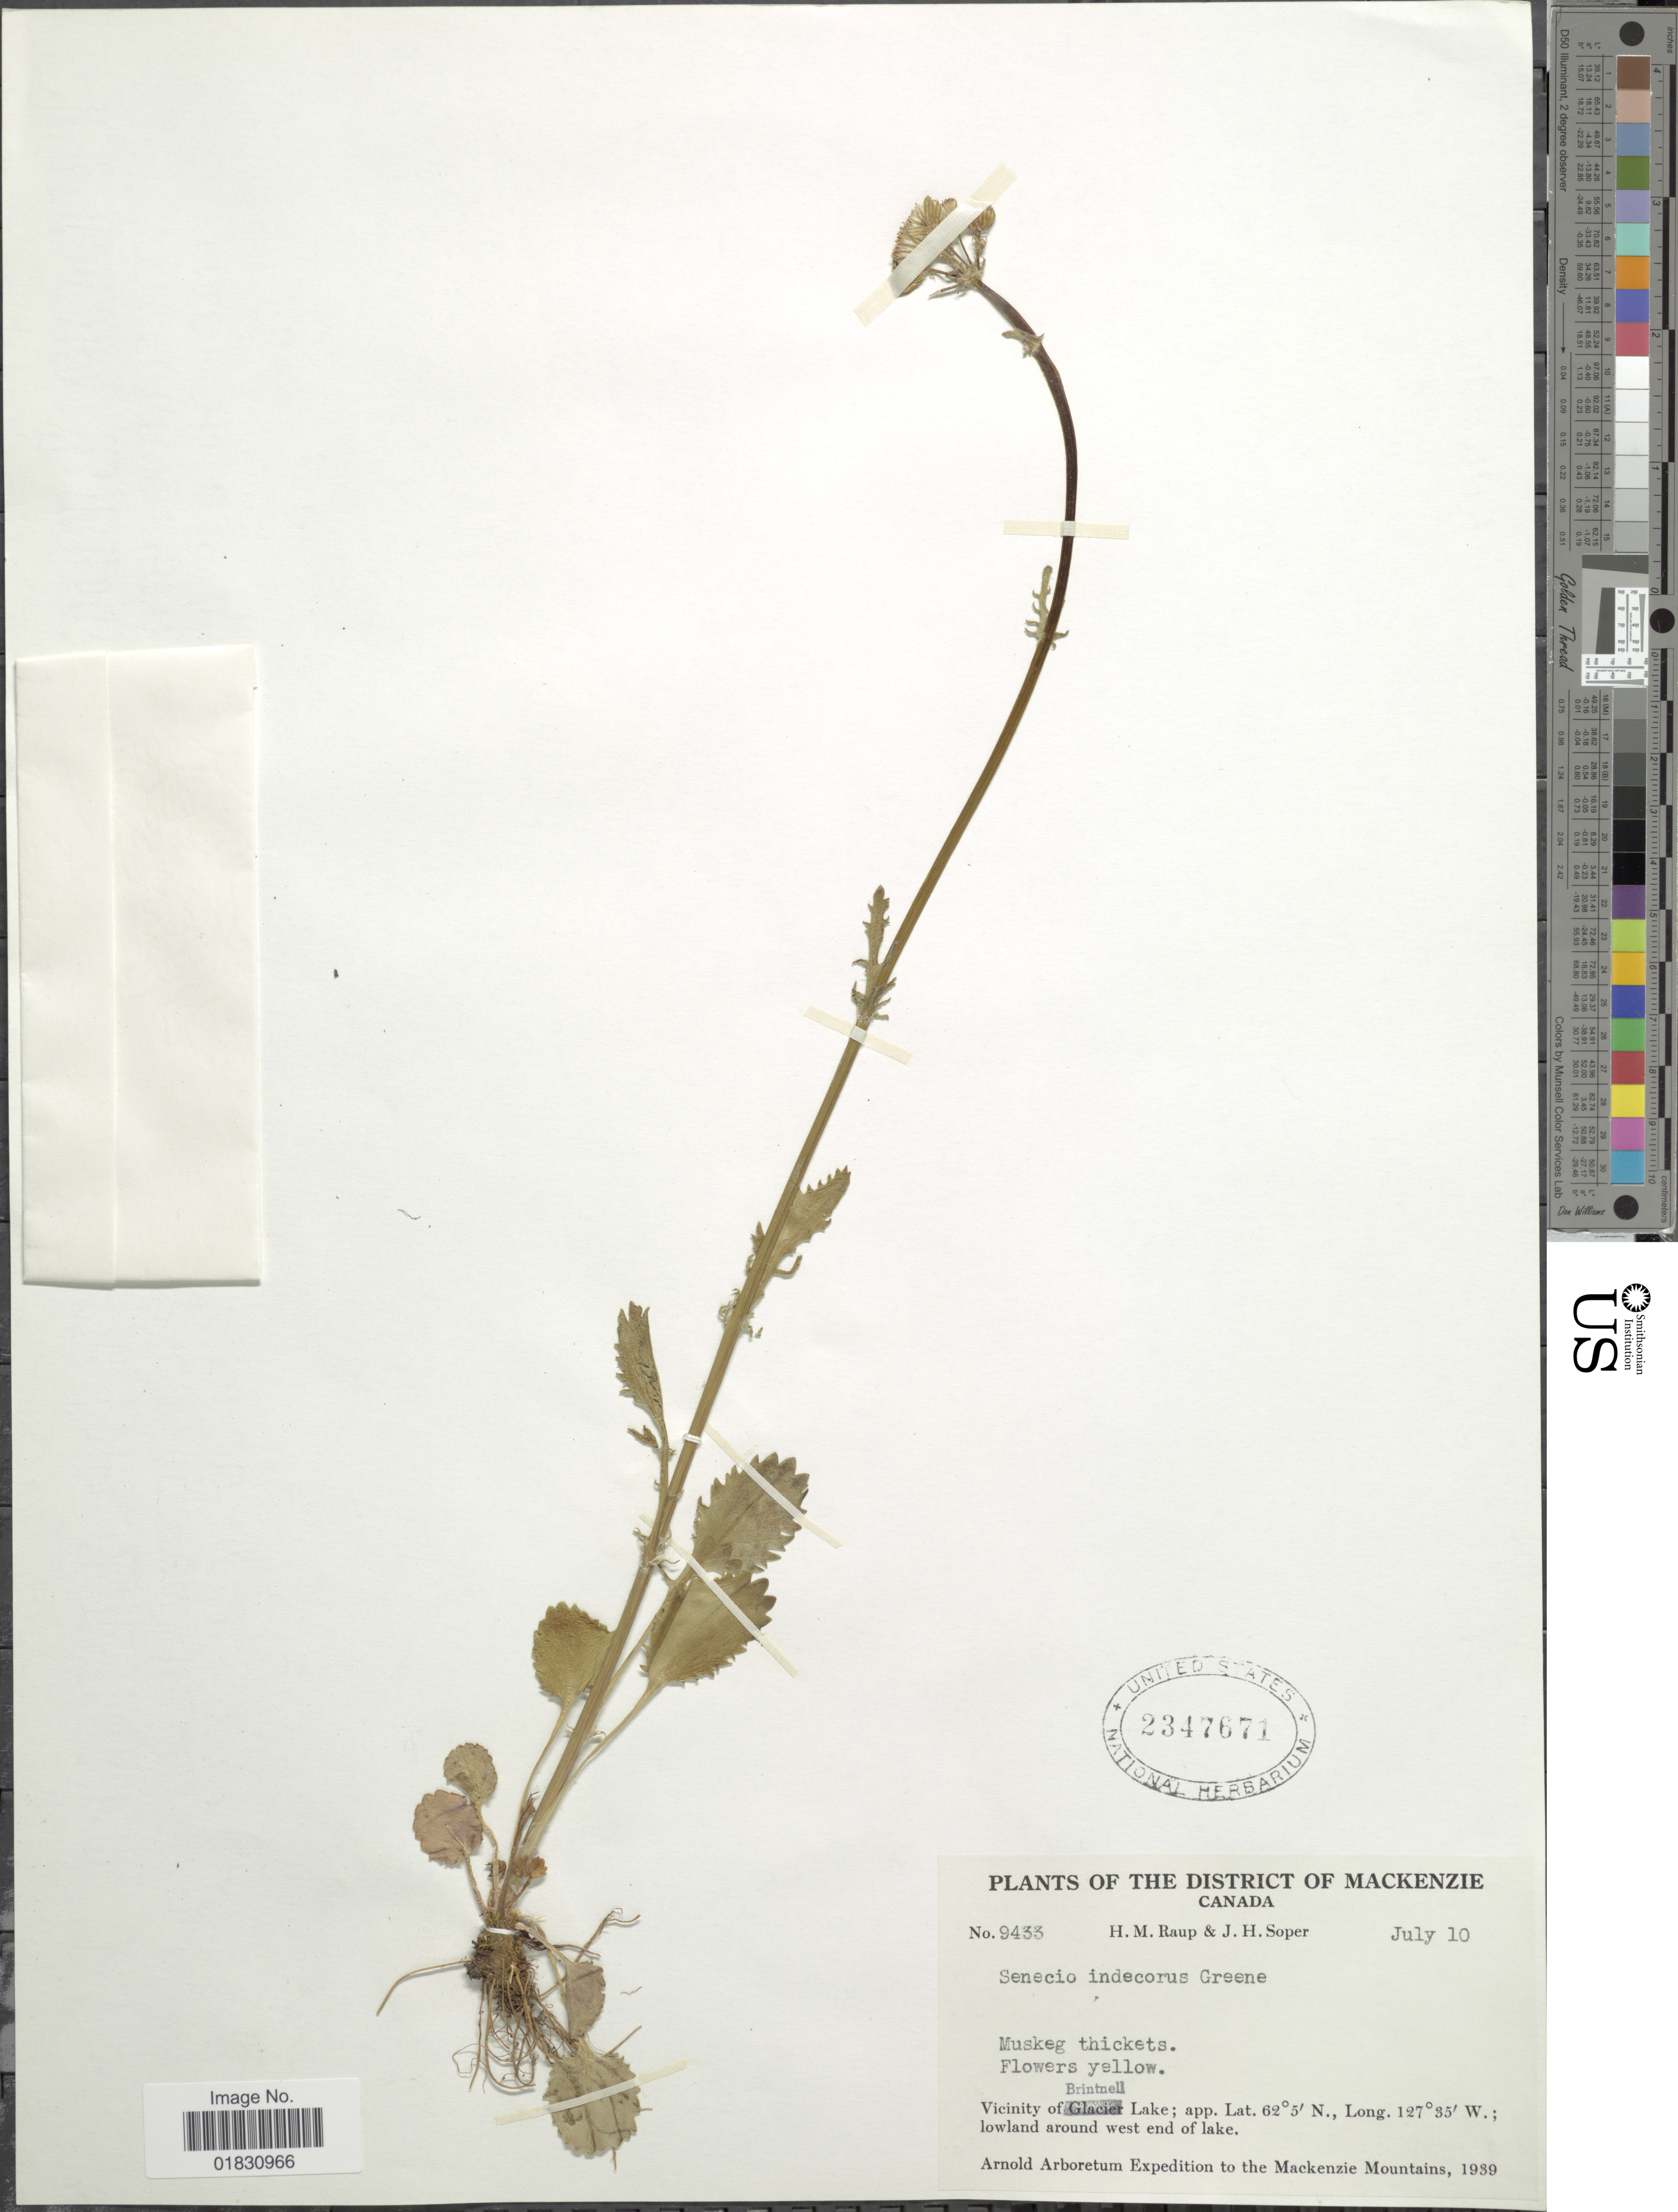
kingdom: Plantae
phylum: Tracheophyta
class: Magnoliopsida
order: Asterales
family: Asteraceae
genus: Packera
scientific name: Packera indecora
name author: (Greene) Á. Löve & D. Löve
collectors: H. Raup & J. H. Soper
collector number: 9433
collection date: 1939-07-10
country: Canada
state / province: British Columbia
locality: The District of Mackenzie, Canada, Vicinity of Glacier Lake, lowland around west end of lake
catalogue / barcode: US 2347671